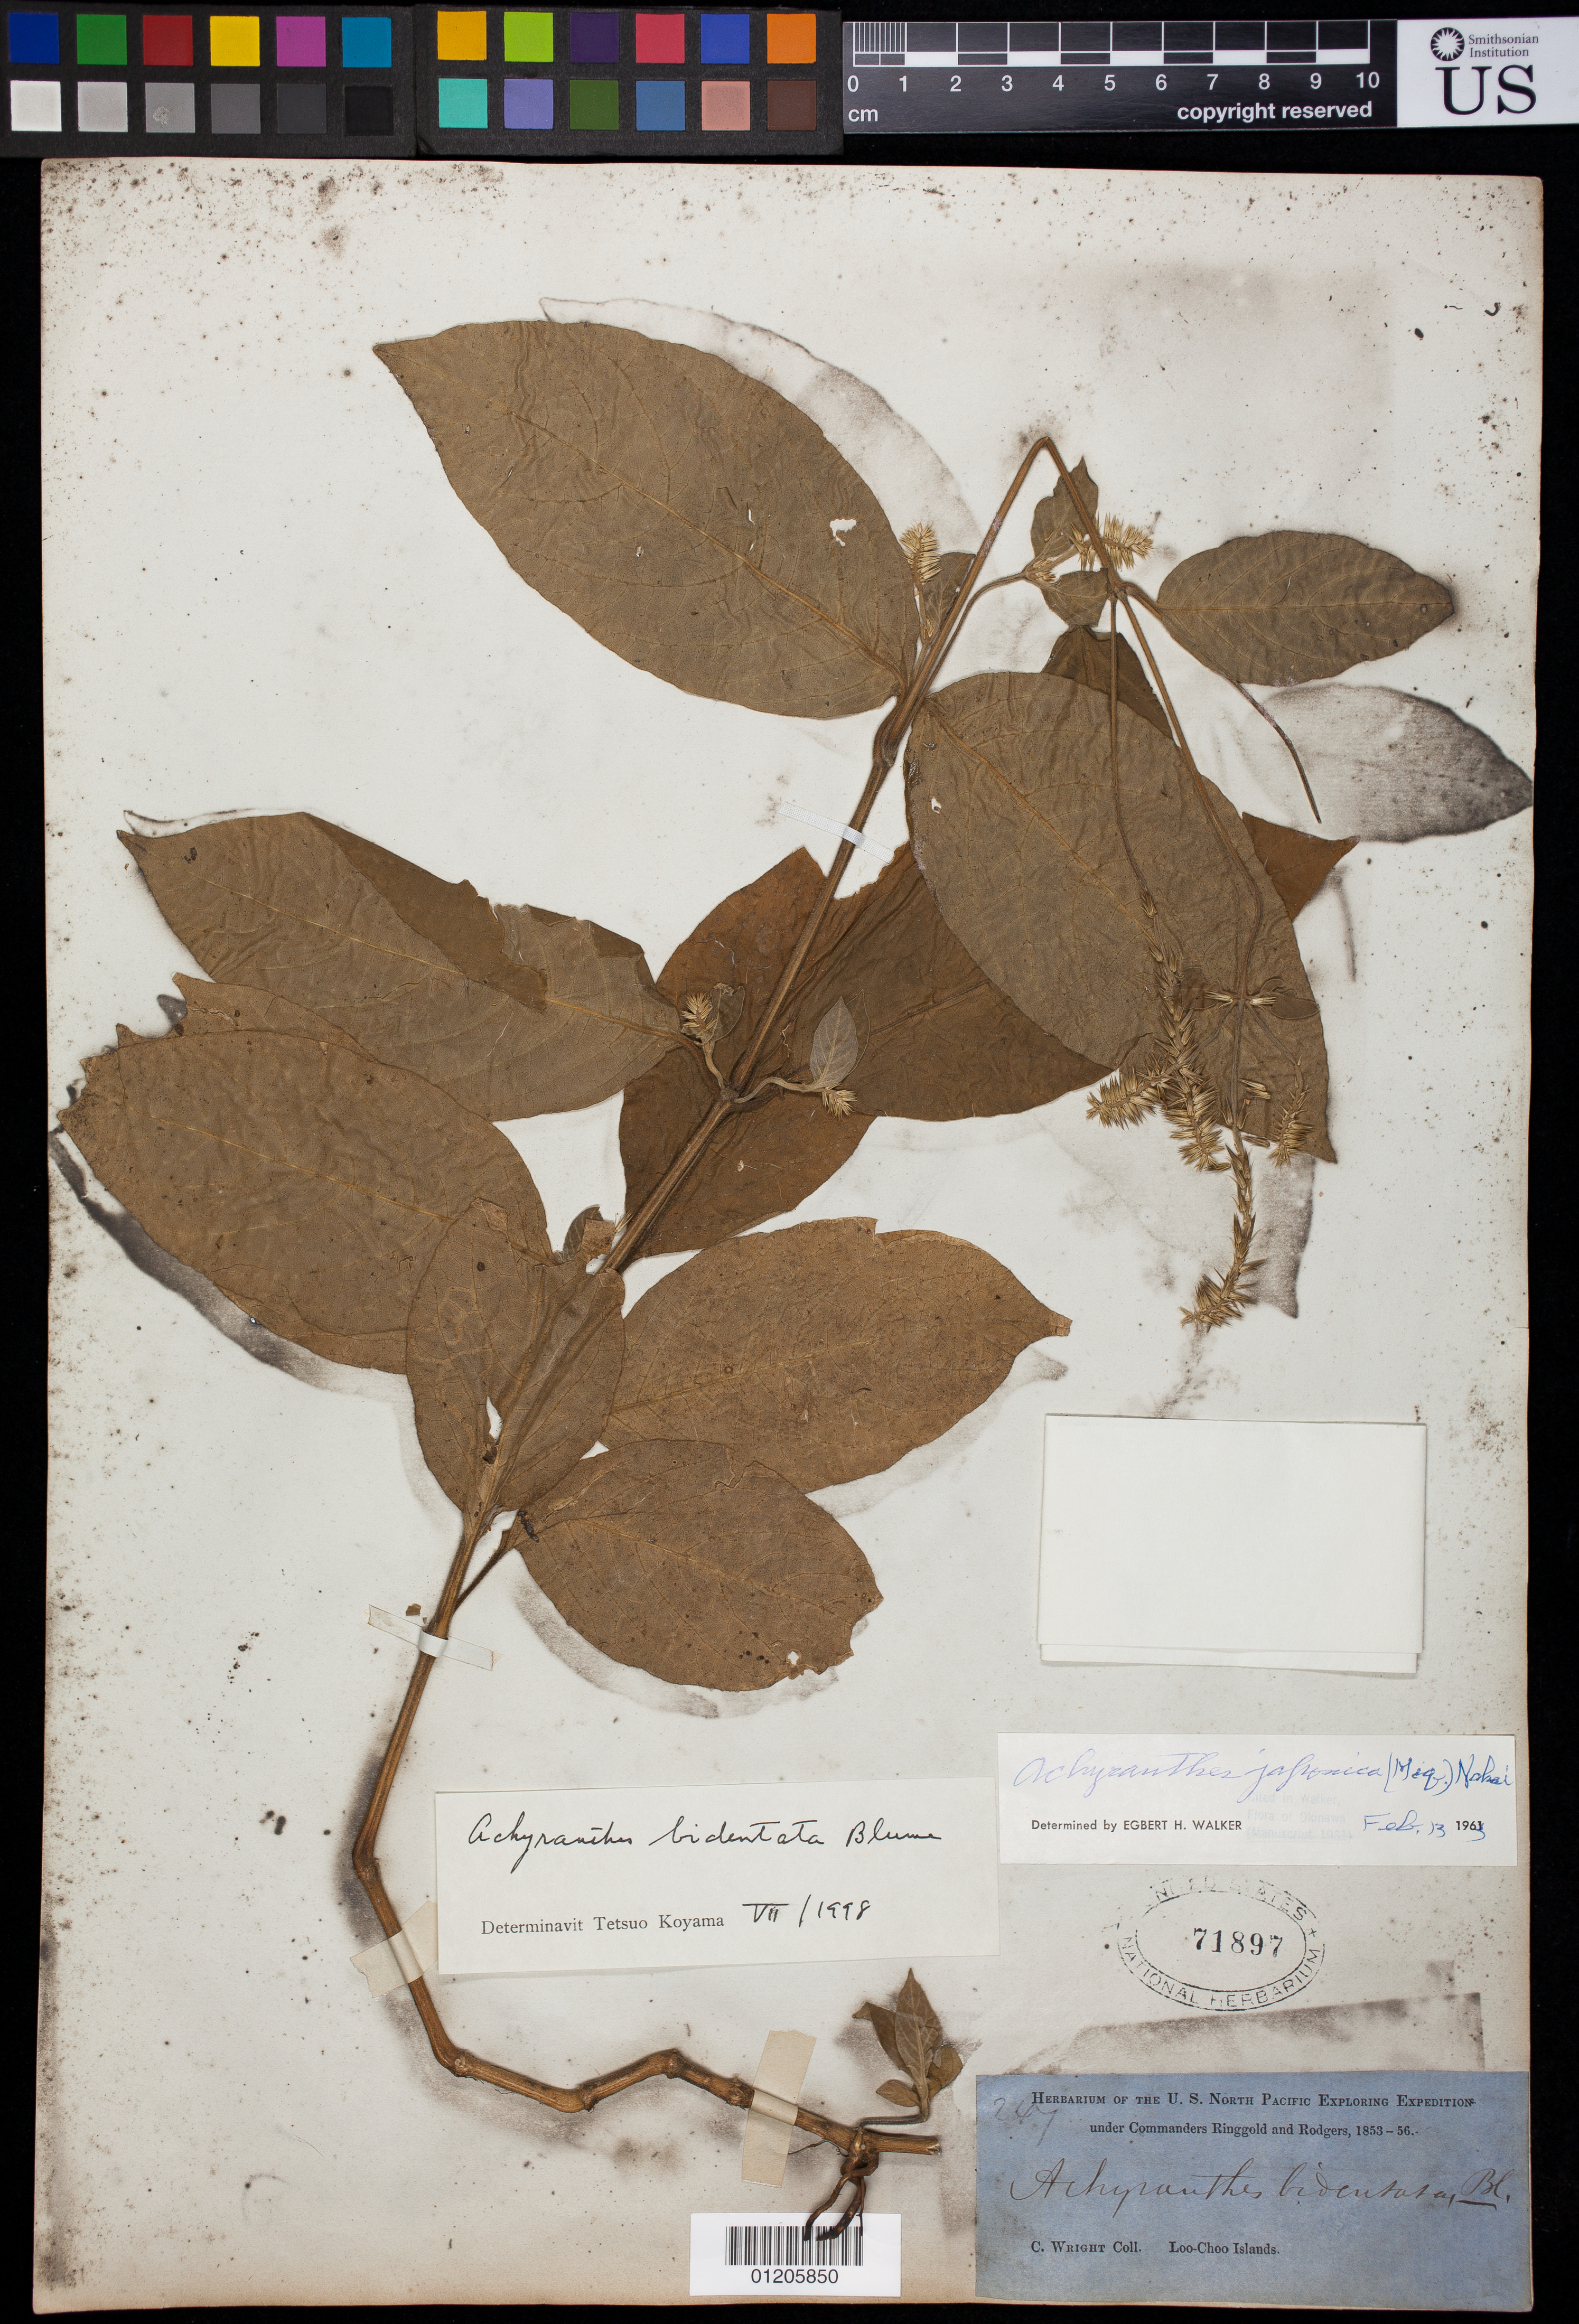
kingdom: Plantae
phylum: Tracheophyta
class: Magnoliopsida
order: Caryophyllales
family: Amaranthaceae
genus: Achyranthes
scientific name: Achyranthes bidentata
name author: Blume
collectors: C. Wright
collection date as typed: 1853 to -- --- 1856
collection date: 1853/1856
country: Japan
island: Ryukyu Islands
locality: Loo Choo Islands.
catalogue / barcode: US 71897